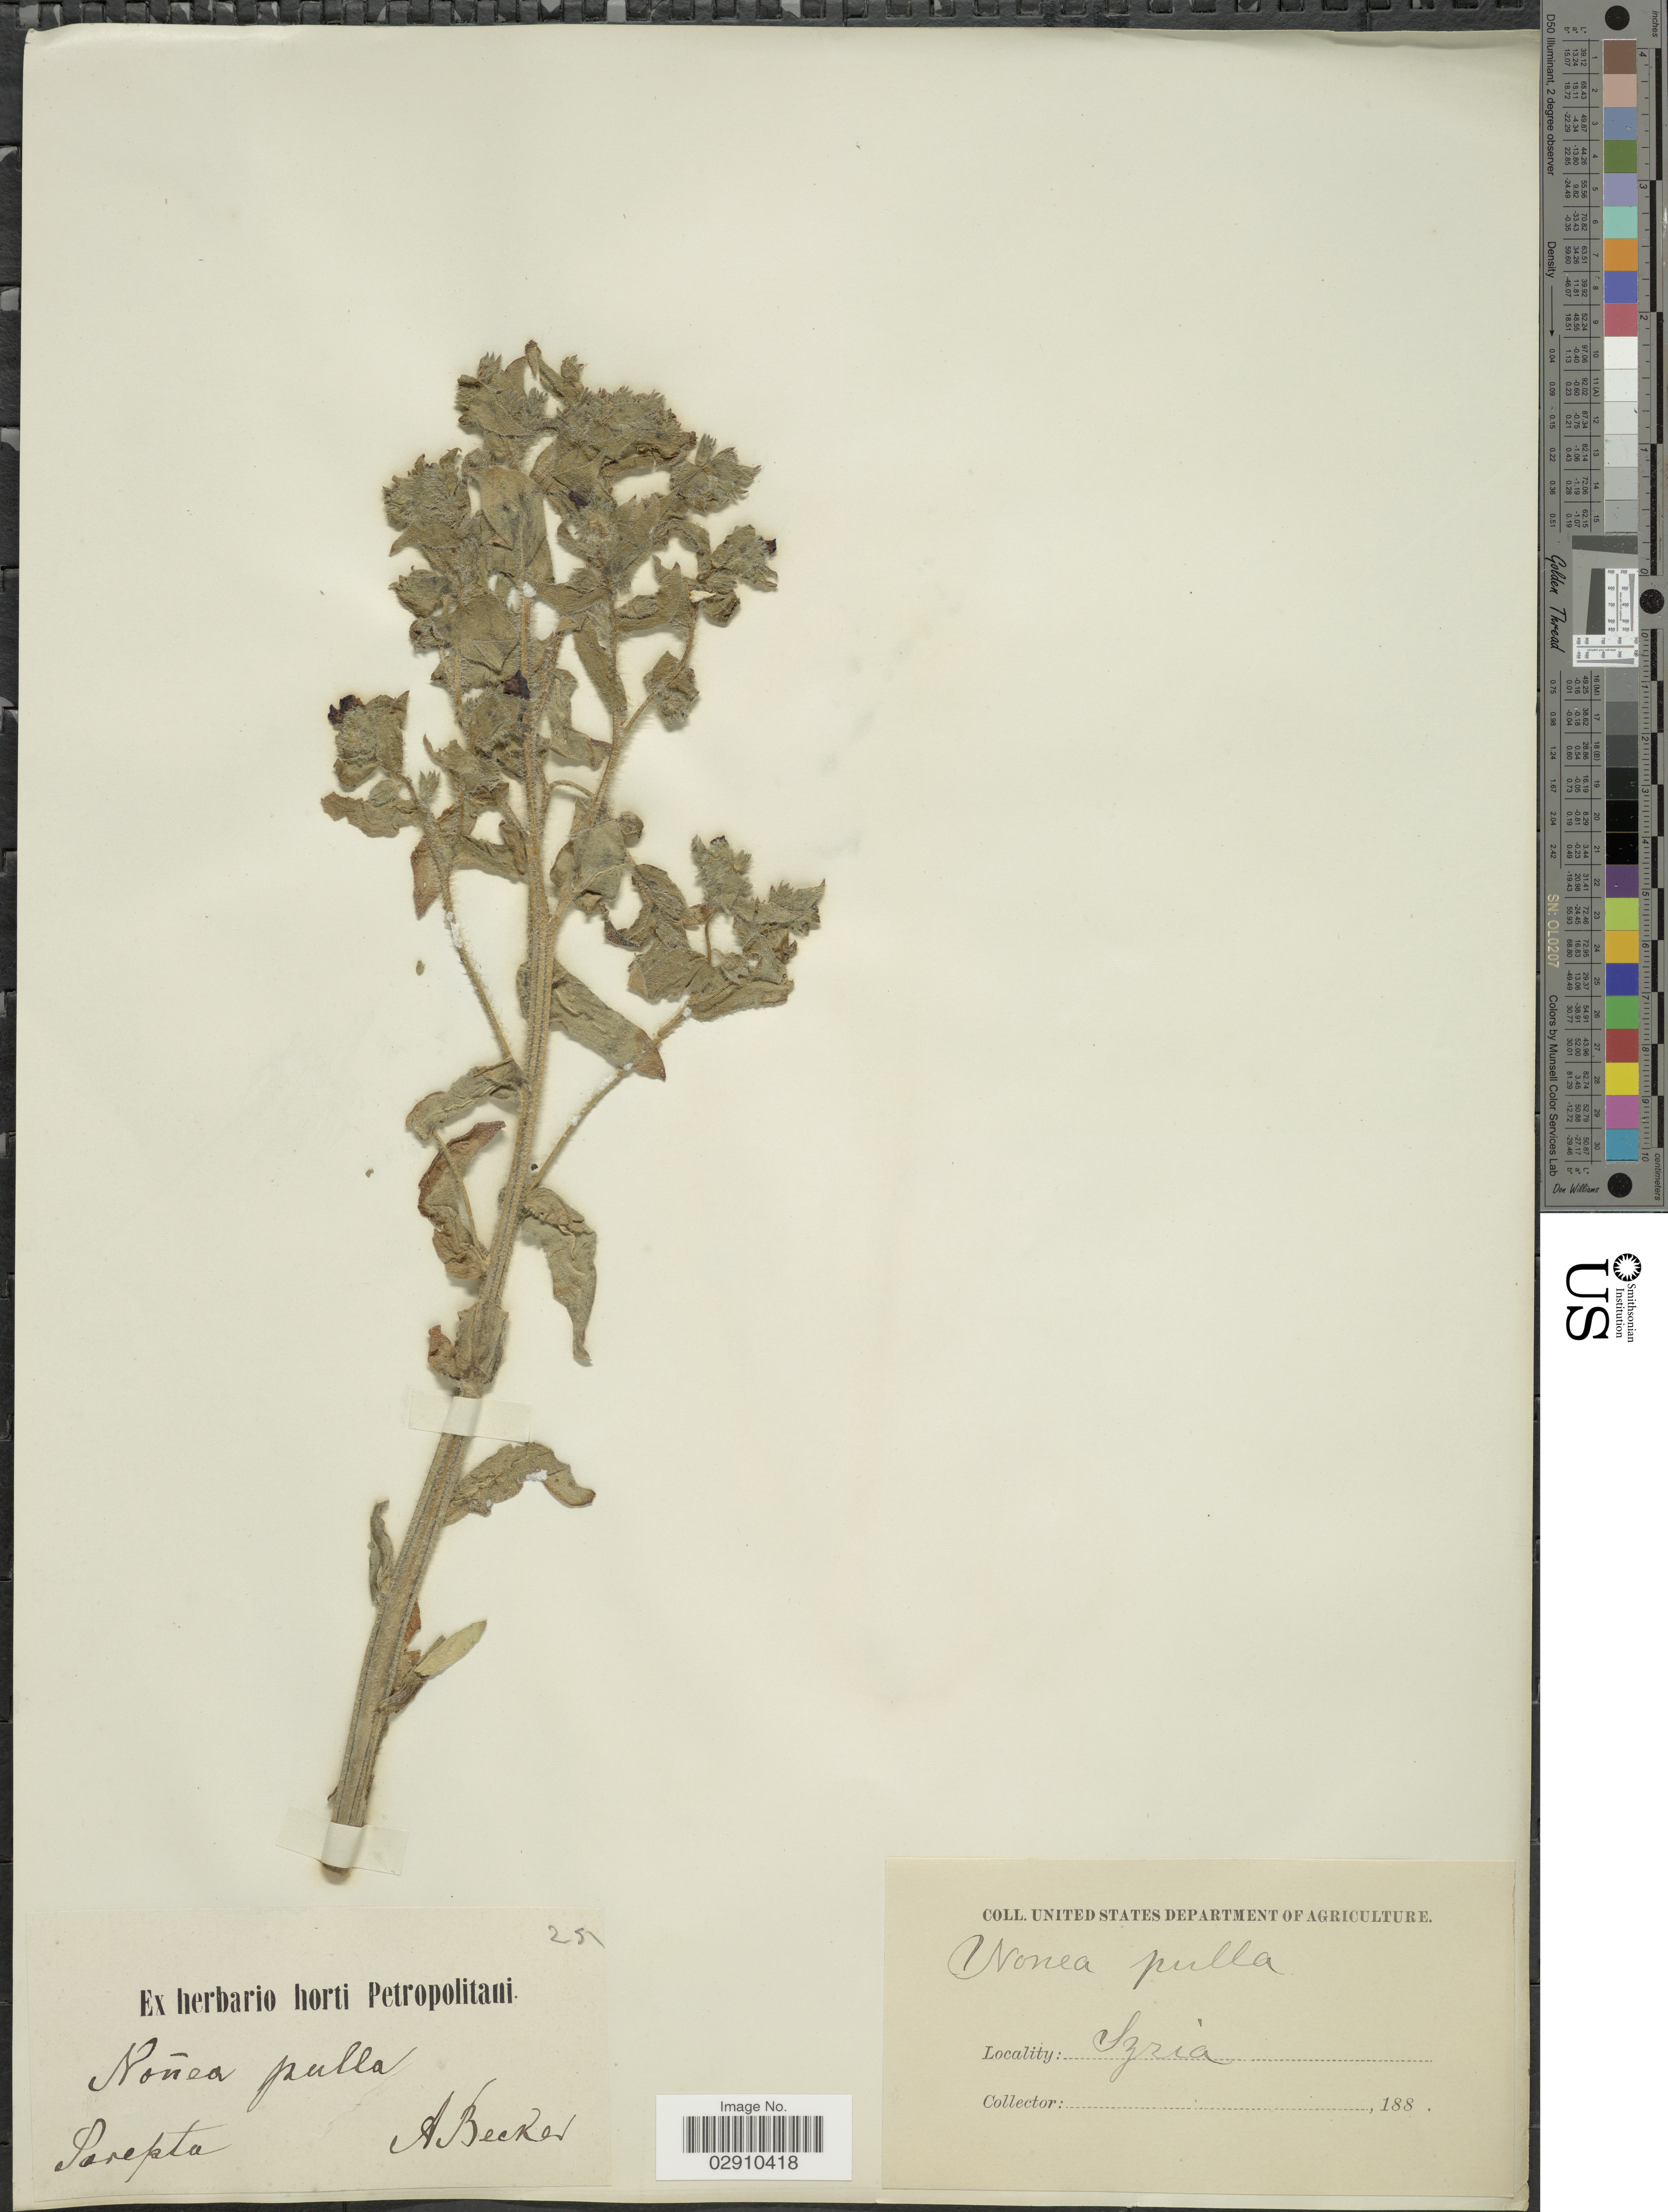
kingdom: Plantae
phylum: Tracheophyta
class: Magnoliopsida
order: Boraginales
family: Boraginaceae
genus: Nonea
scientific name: Nonea pulla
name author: (L.) DC.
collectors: A. Becker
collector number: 25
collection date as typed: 188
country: Russian Federation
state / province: Volgograd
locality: Sarepta.